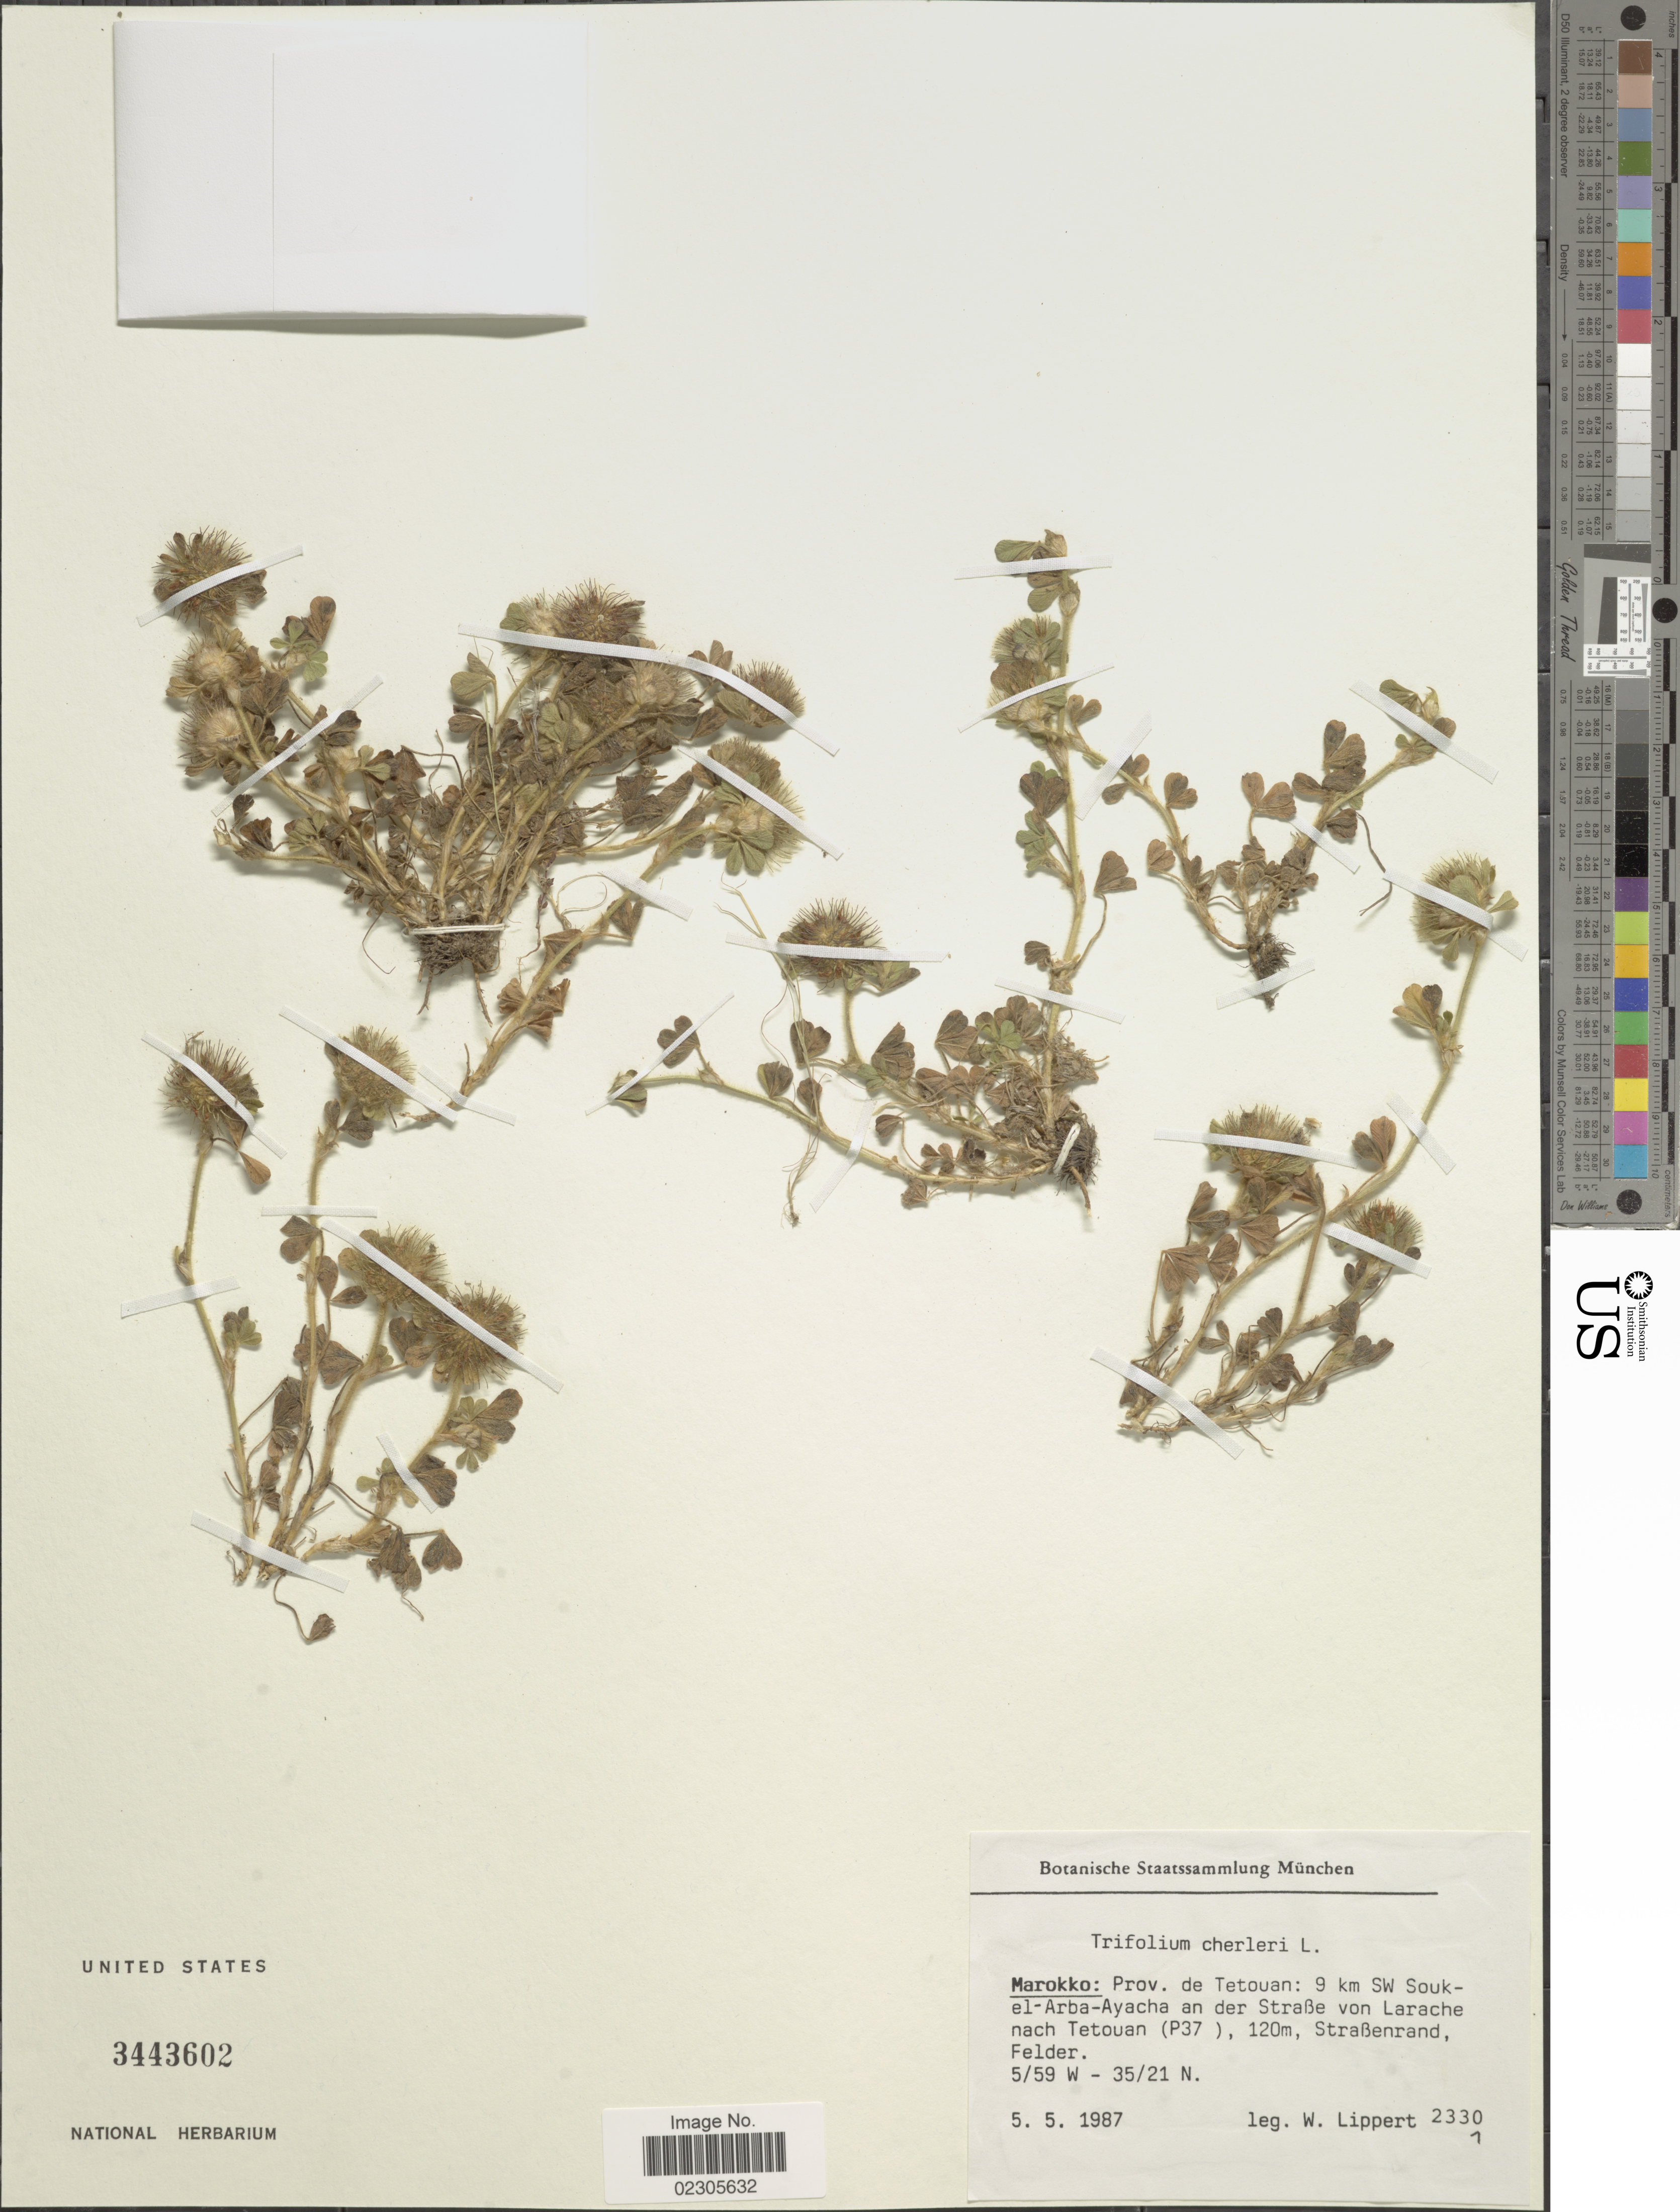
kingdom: Plantae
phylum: Tracheophyta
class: Magnoliopsida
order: Fabales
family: Fabaceae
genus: Trifolium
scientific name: Trifolium cherleri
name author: L.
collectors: W. Lippert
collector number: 2330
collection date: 1987-05-05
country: Morocco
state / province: Tanger-Tétouan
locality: Prov. de Tetouan: 9 km SW Souk-el-Arba-Ayacha an der Strabe von Larache nach Tetouan (P37)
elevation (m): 120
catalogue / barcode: US 3443602